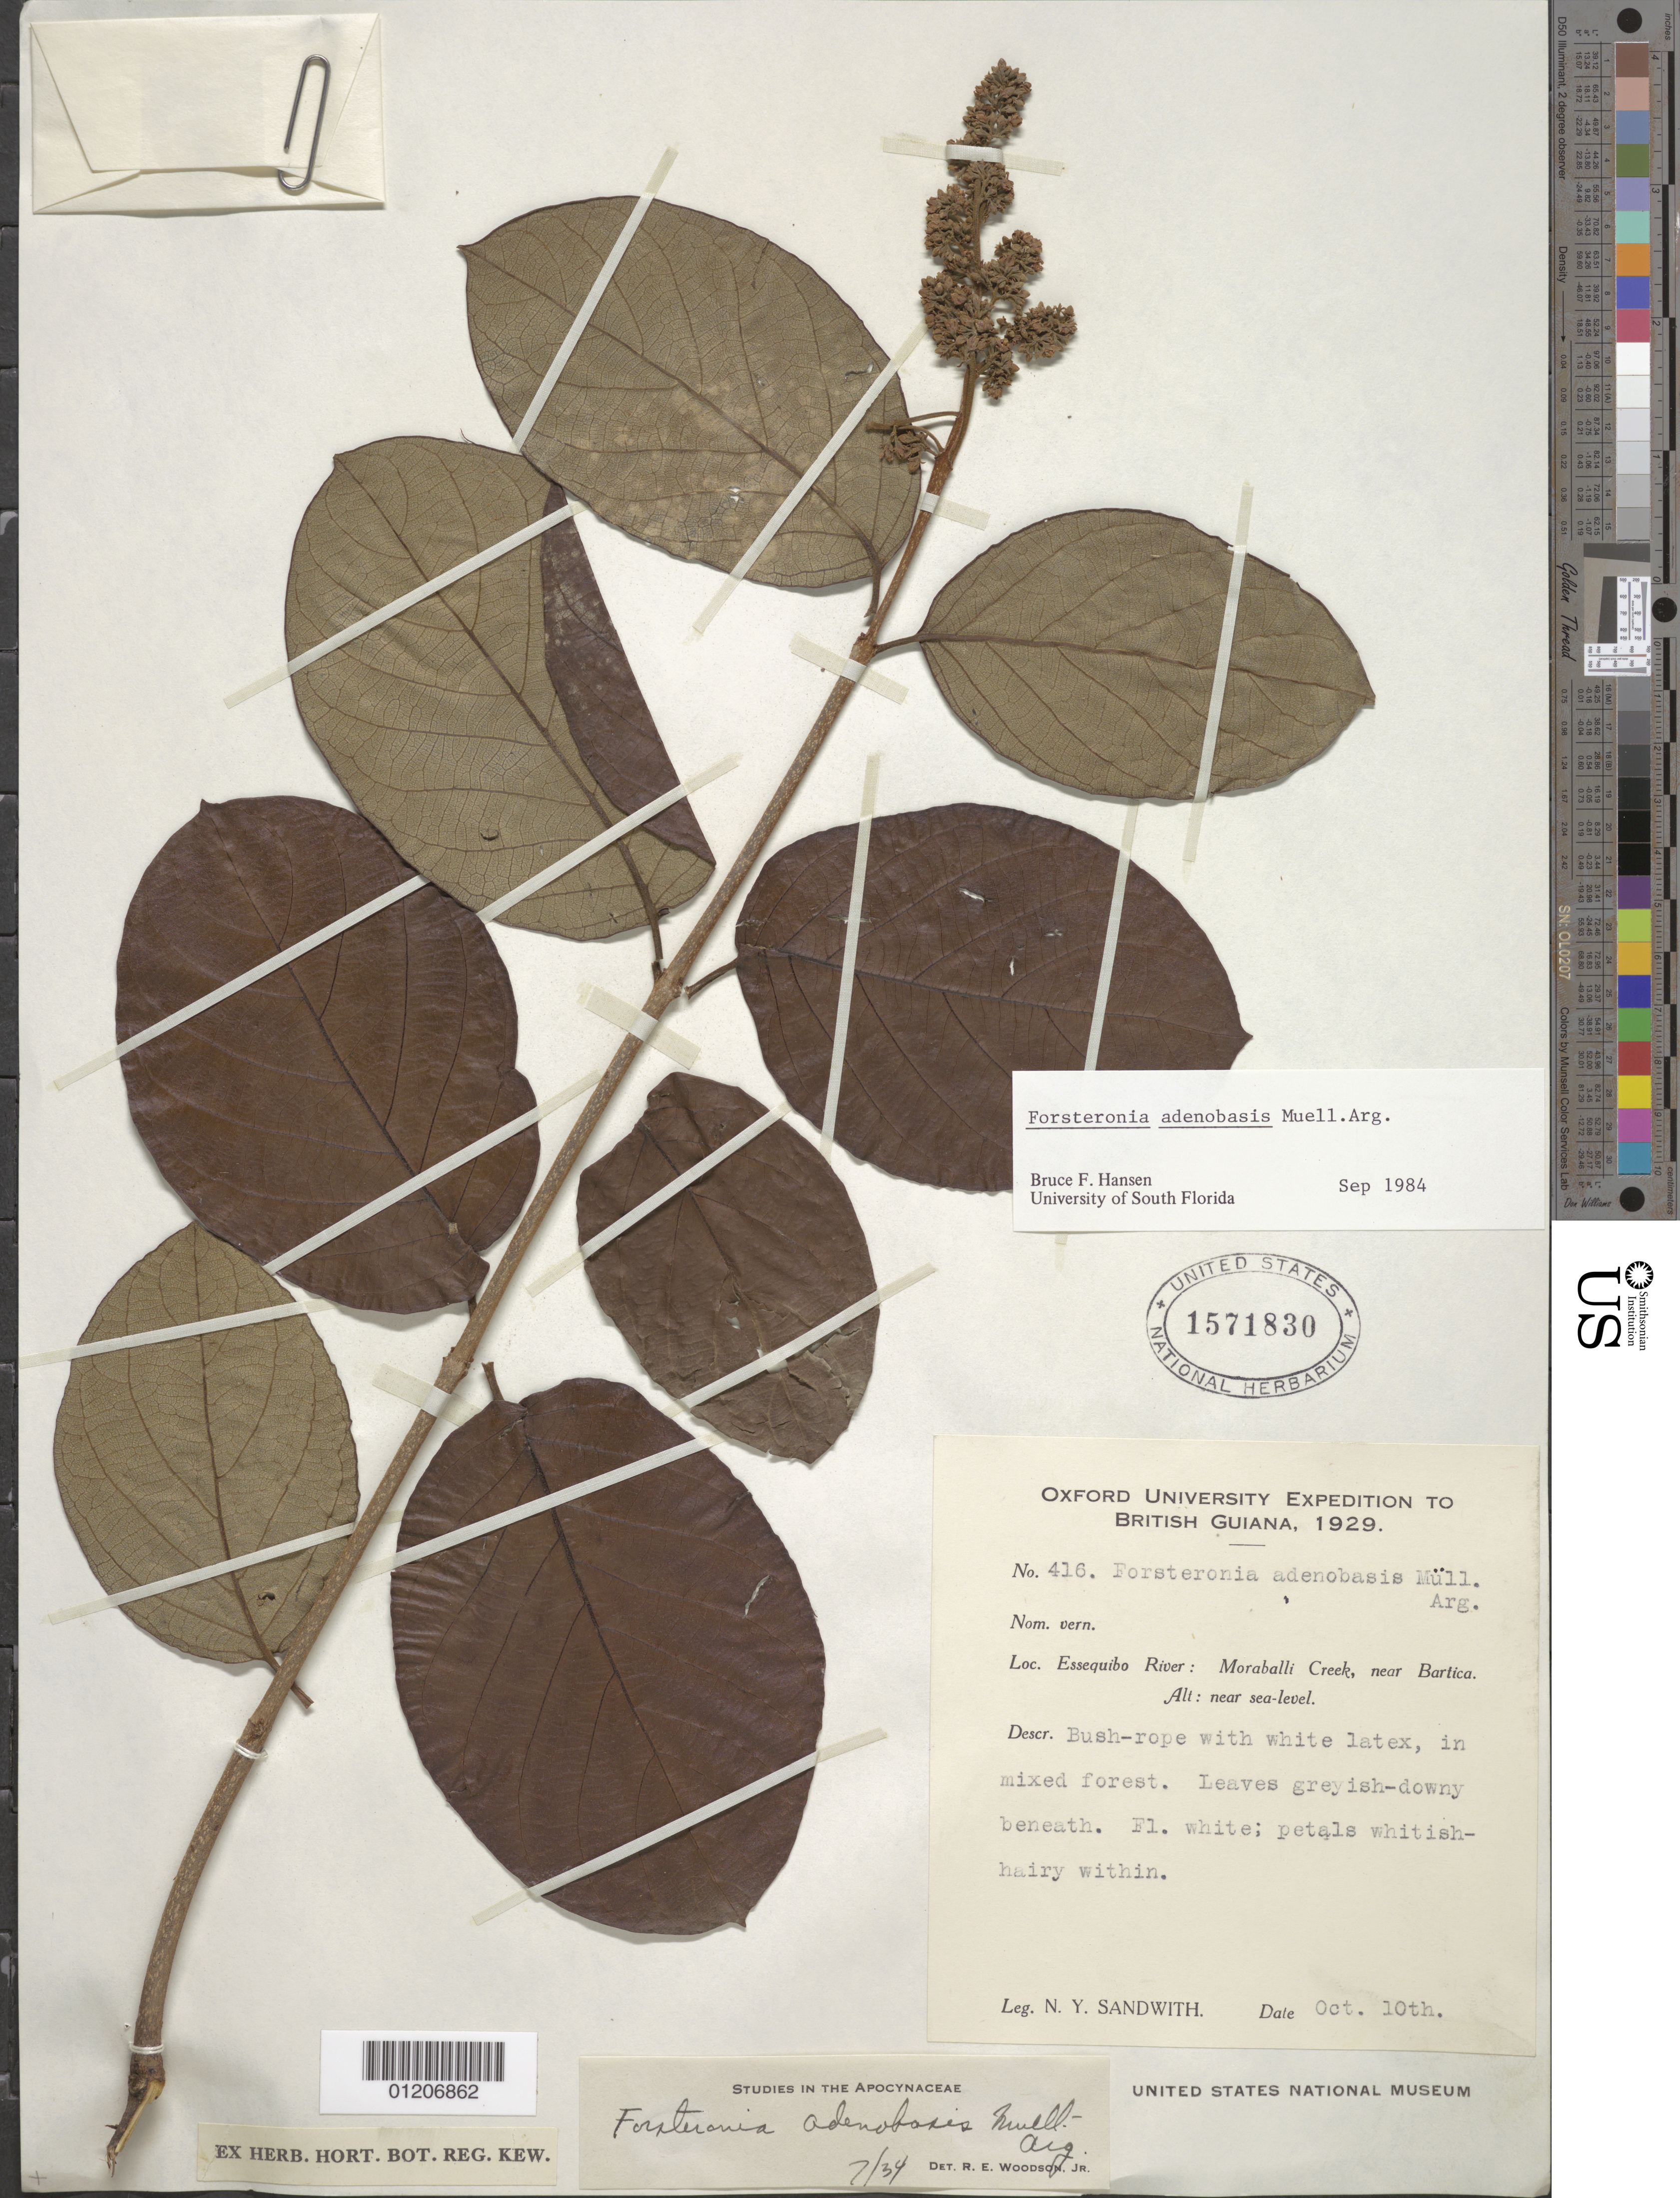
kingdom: Plantae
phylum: Tracheophyta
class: Magnoliopsida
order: Gentianales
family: Apocynaceae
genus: Forsteronia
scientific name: Forsteronia adenobasis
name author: Müll. Arg.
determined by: Hansen, B.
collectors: N. Y. Sandwith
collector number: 416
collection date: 1929-10-10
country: Guyana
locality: Essequibo River: Moraballi Creek, near Bartica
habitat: Mixed forest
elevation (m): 0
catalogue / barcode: US 1571830